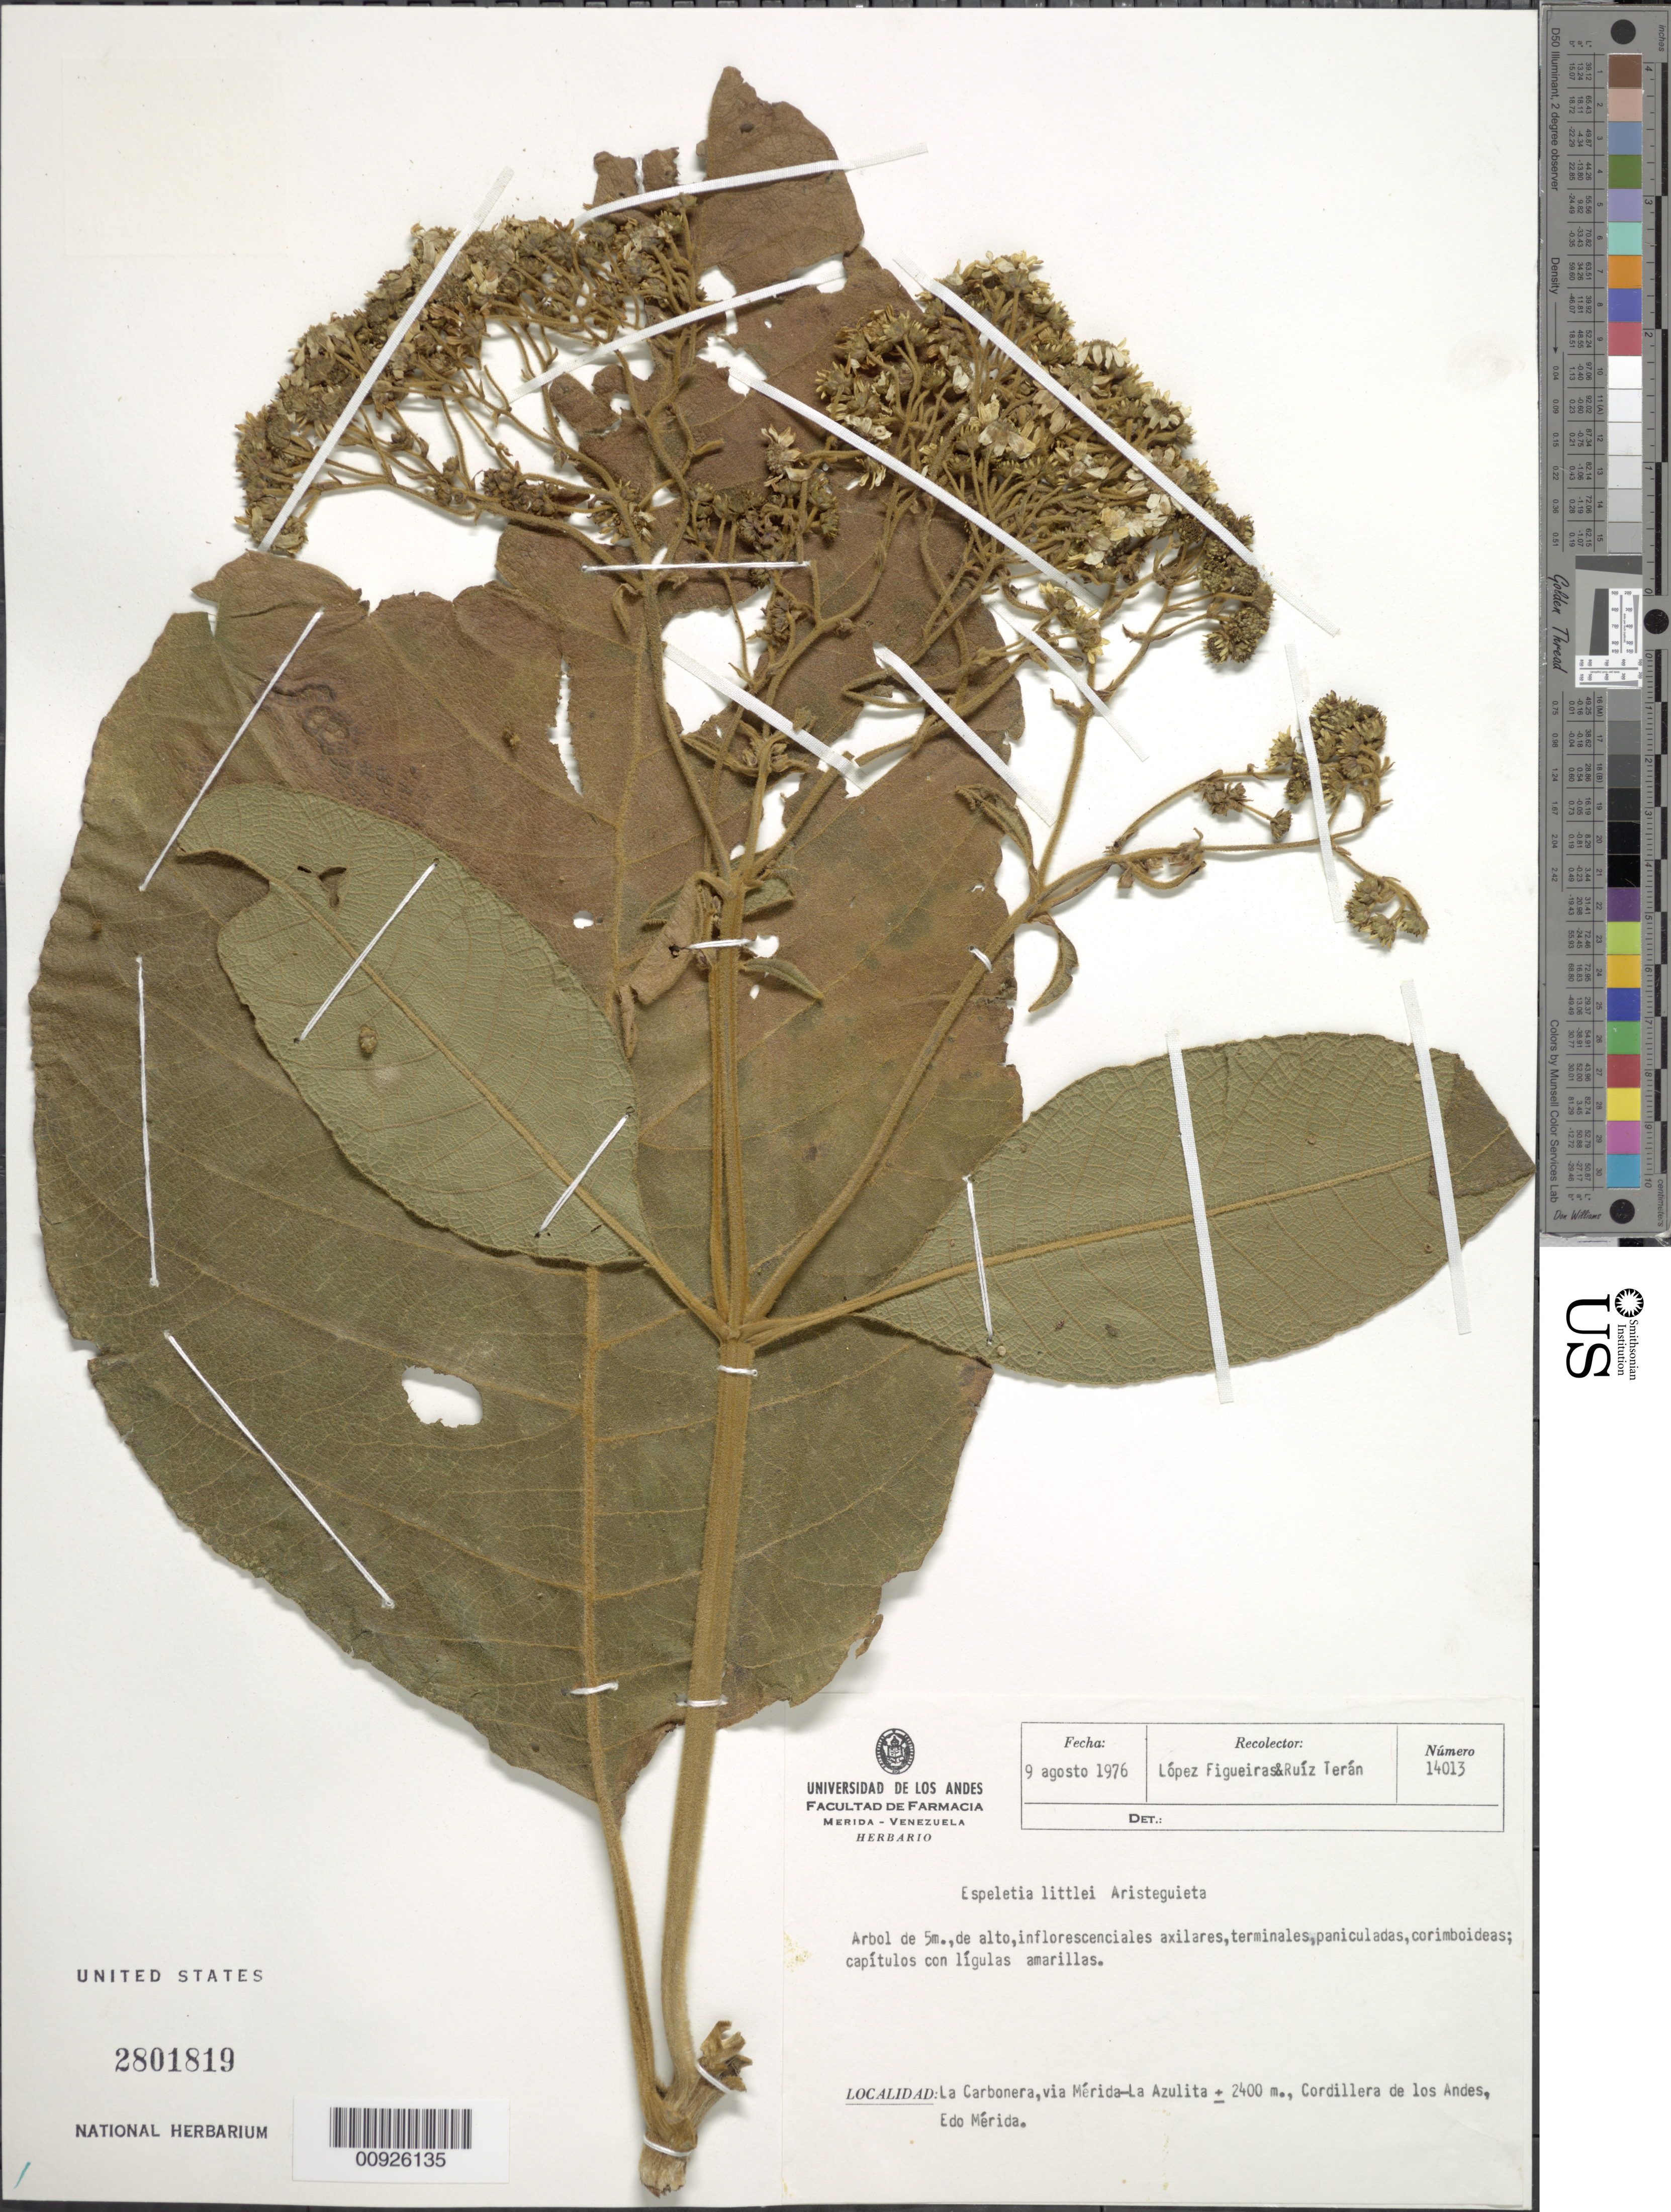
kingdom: Plantae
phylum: Tracheophyta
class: Magnoliopsida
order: Asterales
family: Asteraceae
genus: Carramboa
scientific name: Carramboa badilloi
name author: (Cuatrec.) Cuatrec.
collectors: M. López Figueiras & L. E. Ruíz-Terán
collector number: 14013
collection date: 1976-08-09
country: Venezuela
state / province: Mérida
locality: La Carbonera, via Merida-La Azulita, Cordillera de los Andes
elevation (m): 2400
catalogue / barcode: US 2801819